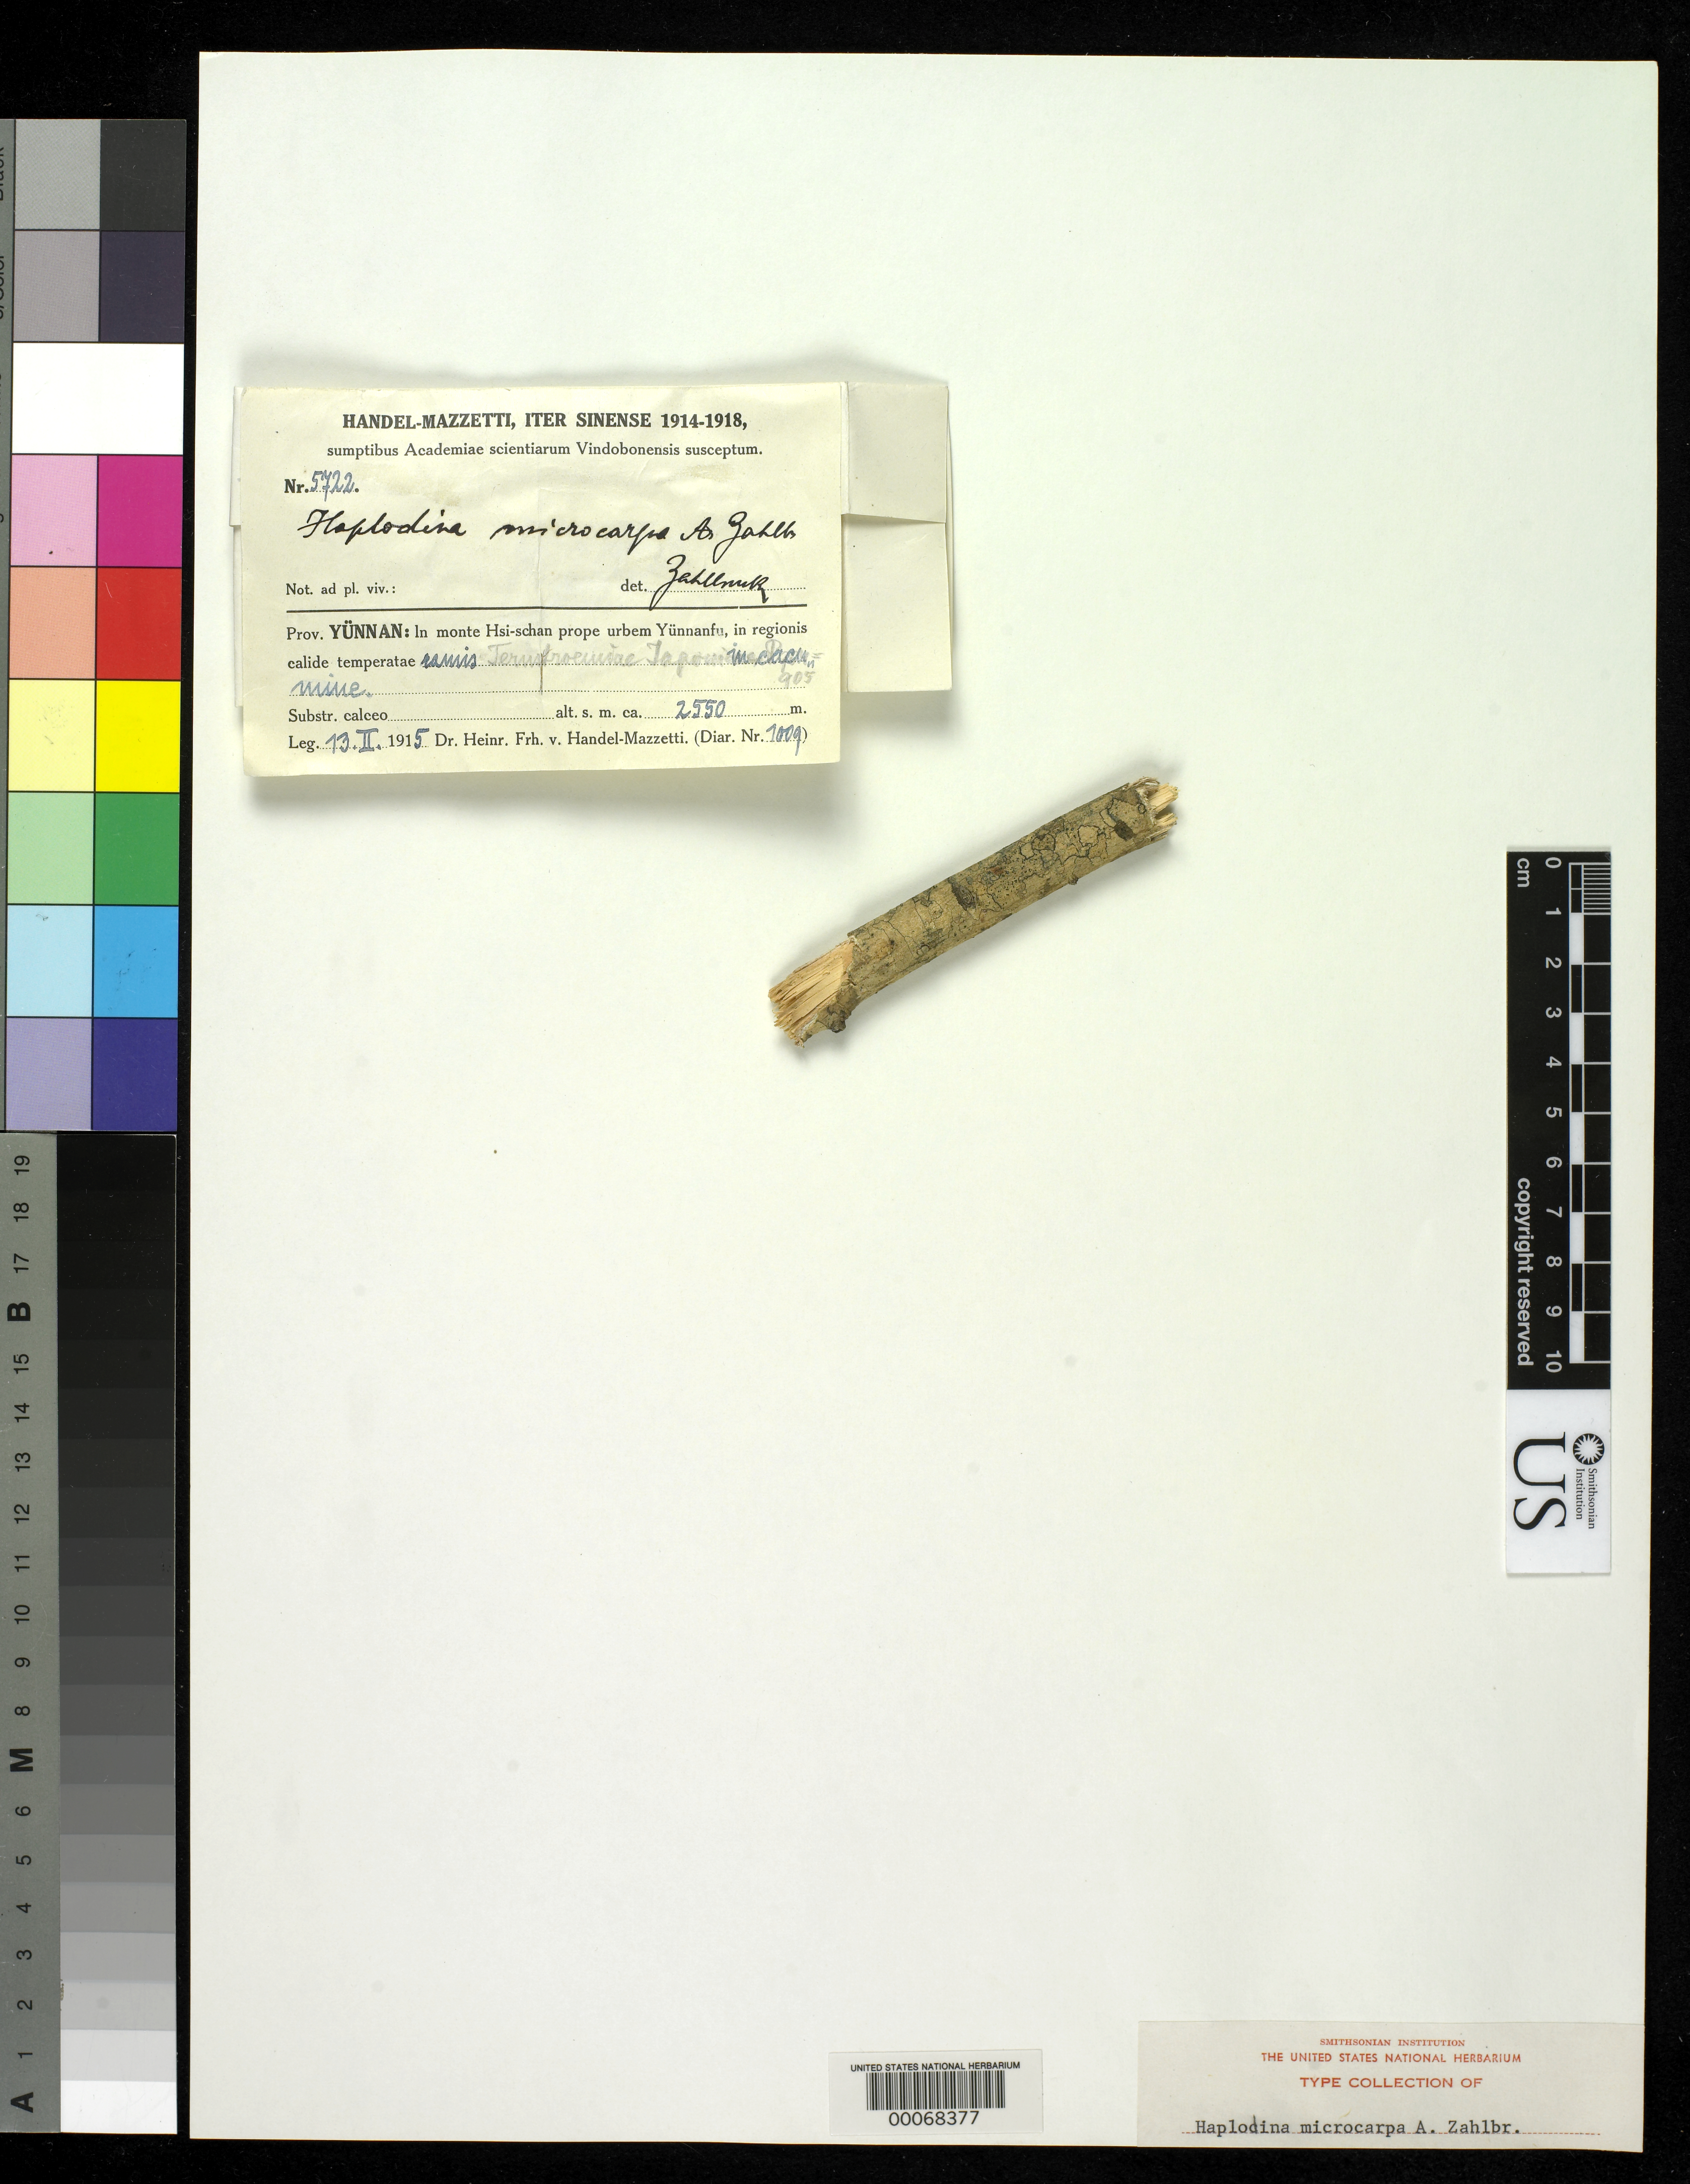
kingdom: Fungi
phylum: Ascomycota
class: Arthoniomycetes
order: Arthoniales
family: Roccellaceae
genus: Haplodina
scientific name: Haplodina microcarpa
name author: Zahlbr. in Hand.-Mazz.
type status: Isotype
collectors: H. Handel-Mazzetti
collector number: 5722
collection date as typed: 13 Feb 1915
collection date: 1915-02-13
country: China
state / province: Yunnan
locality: In Monte Hsi-schan prope urbem Yunnanfu. [On Hsi-schan Mountain near city of Yunnanfu.]